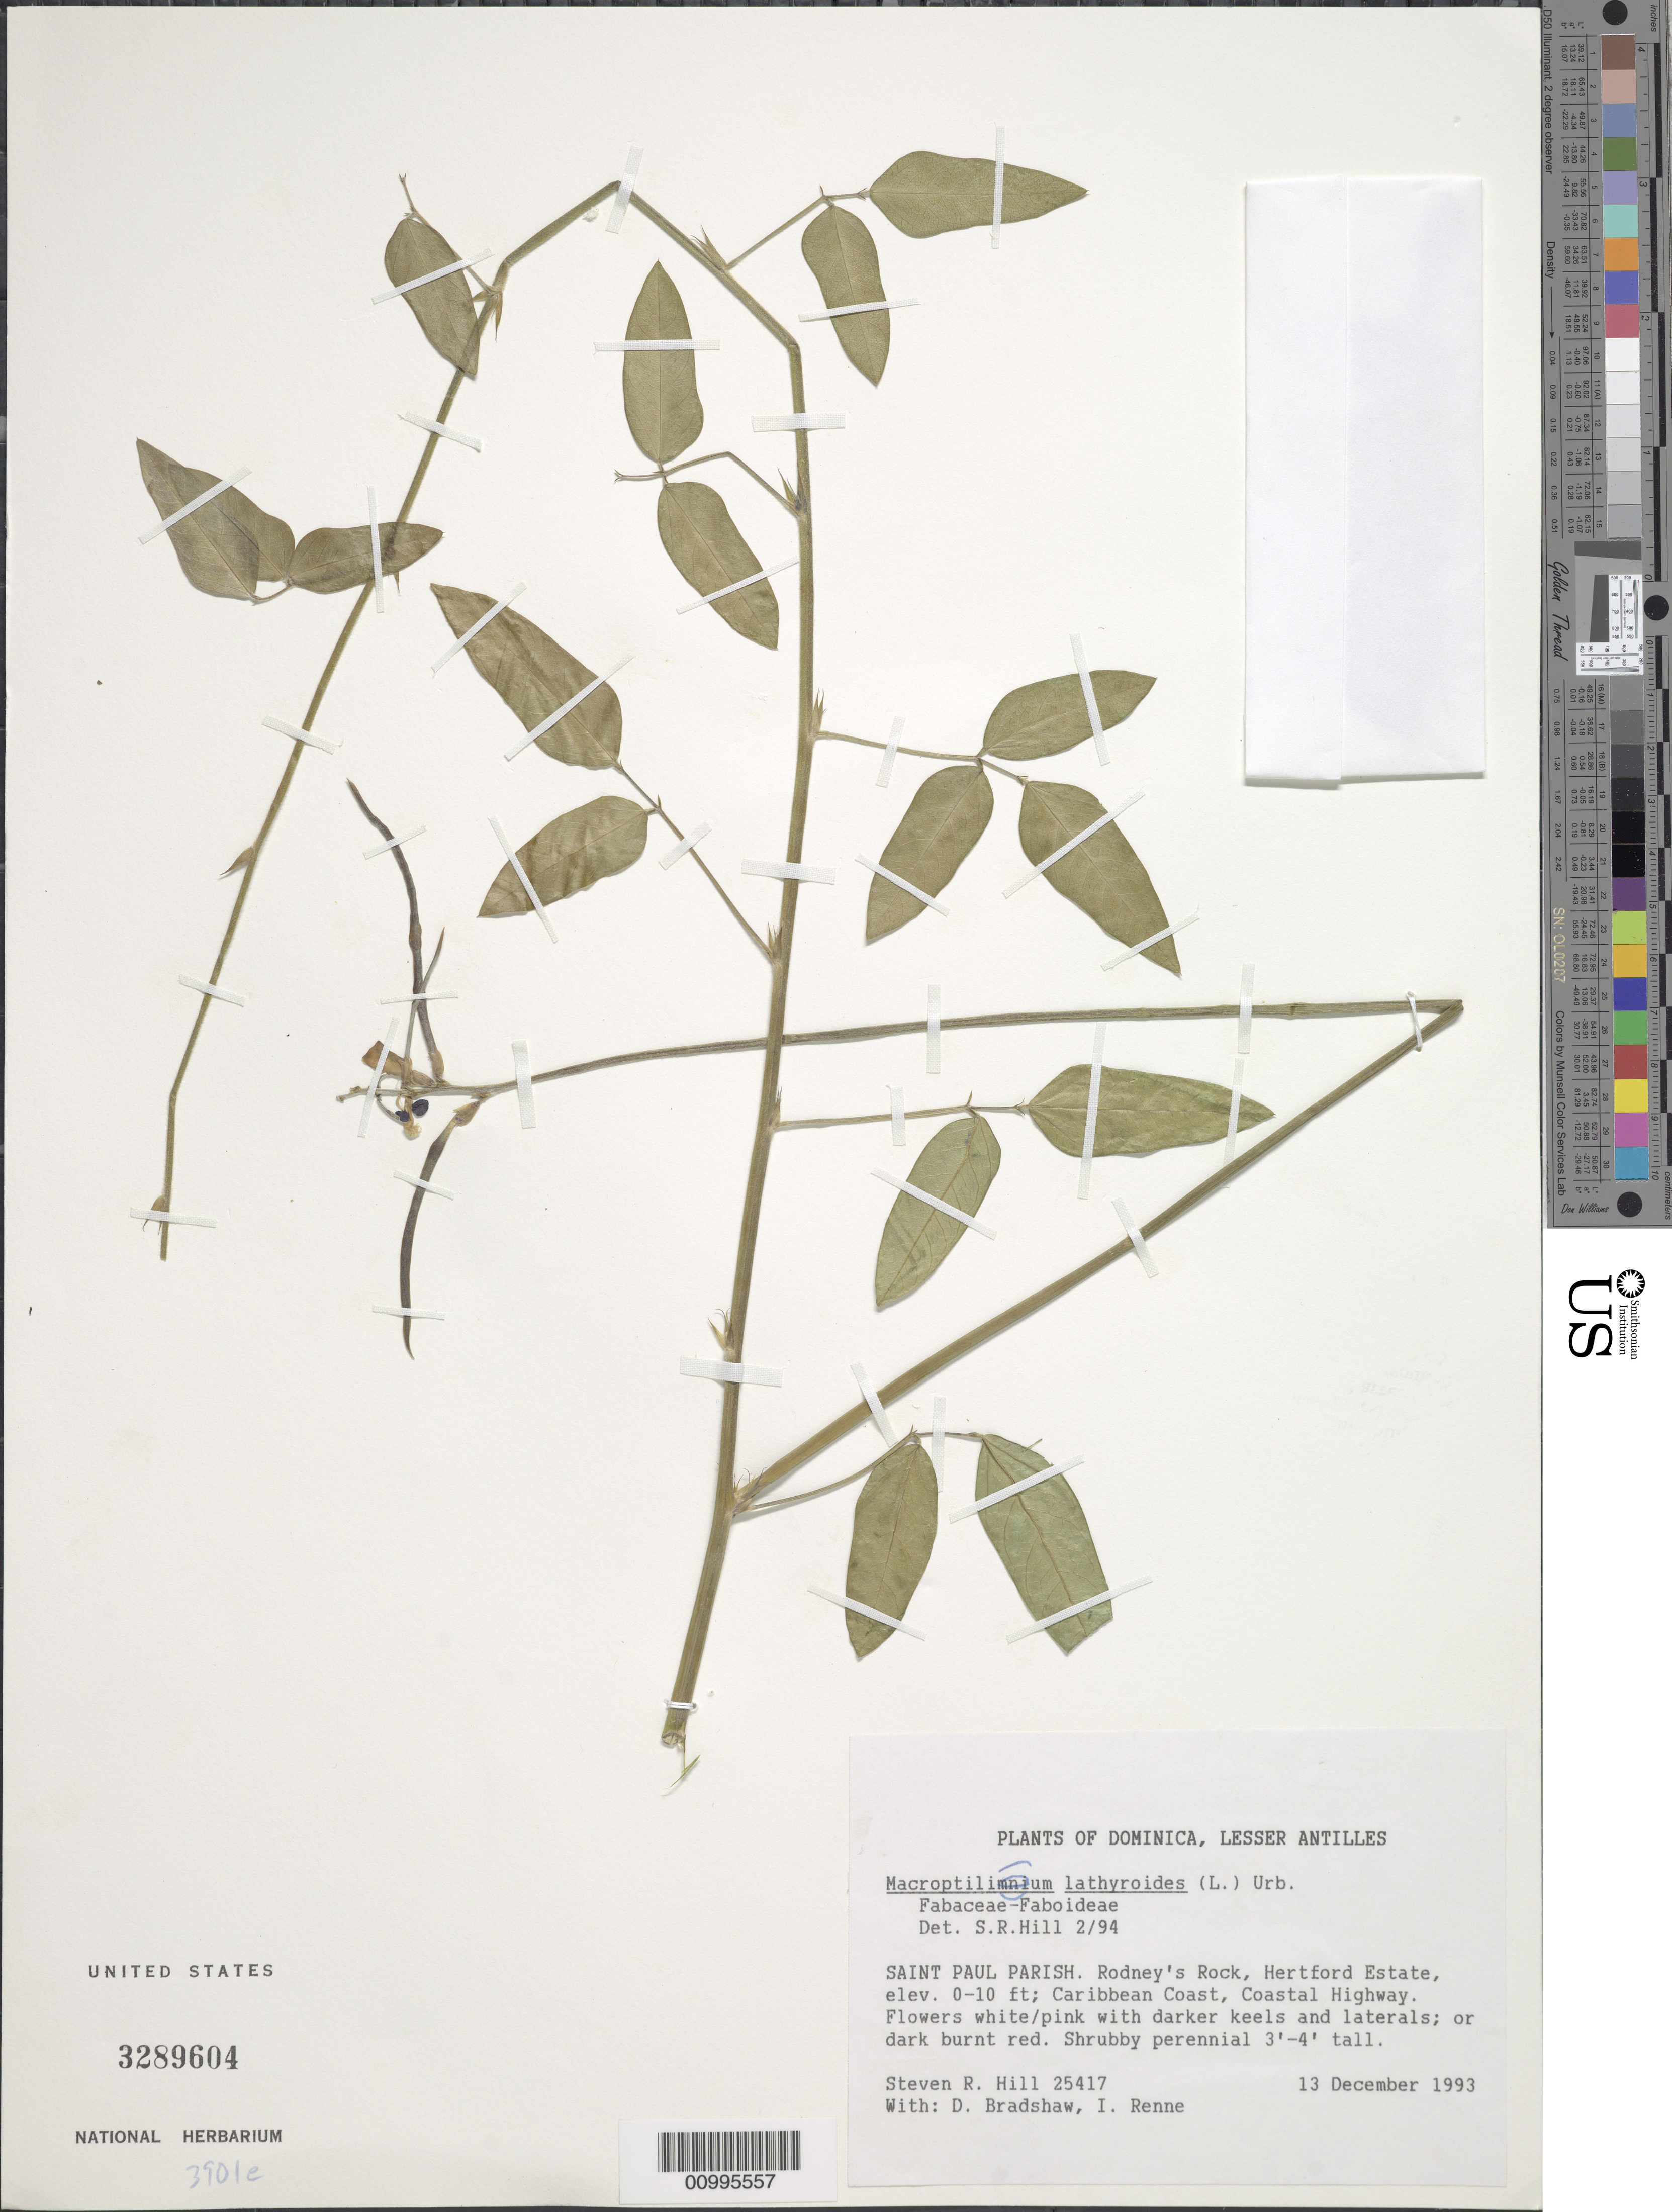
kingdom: Plantae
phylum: Tracheophyta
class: Magnoliopsida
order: Fabales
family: Fabaceae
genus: Macroptilium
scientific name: Macroptilium lathyroides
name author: (L.) Urb.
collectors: S. R. Hill, D. Bradshaw & I. Renne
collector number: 25417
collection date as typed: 13 Dec 1993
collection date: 1993-12-13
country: Dominica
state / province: St. Paul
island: Dominica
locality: Lesser Antilles. Caribbean Coast, Coastal Highway. Rodney's Rock, Hertford Estate.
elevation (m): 0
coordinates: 0 N, 0 E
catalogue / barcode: US 3289604